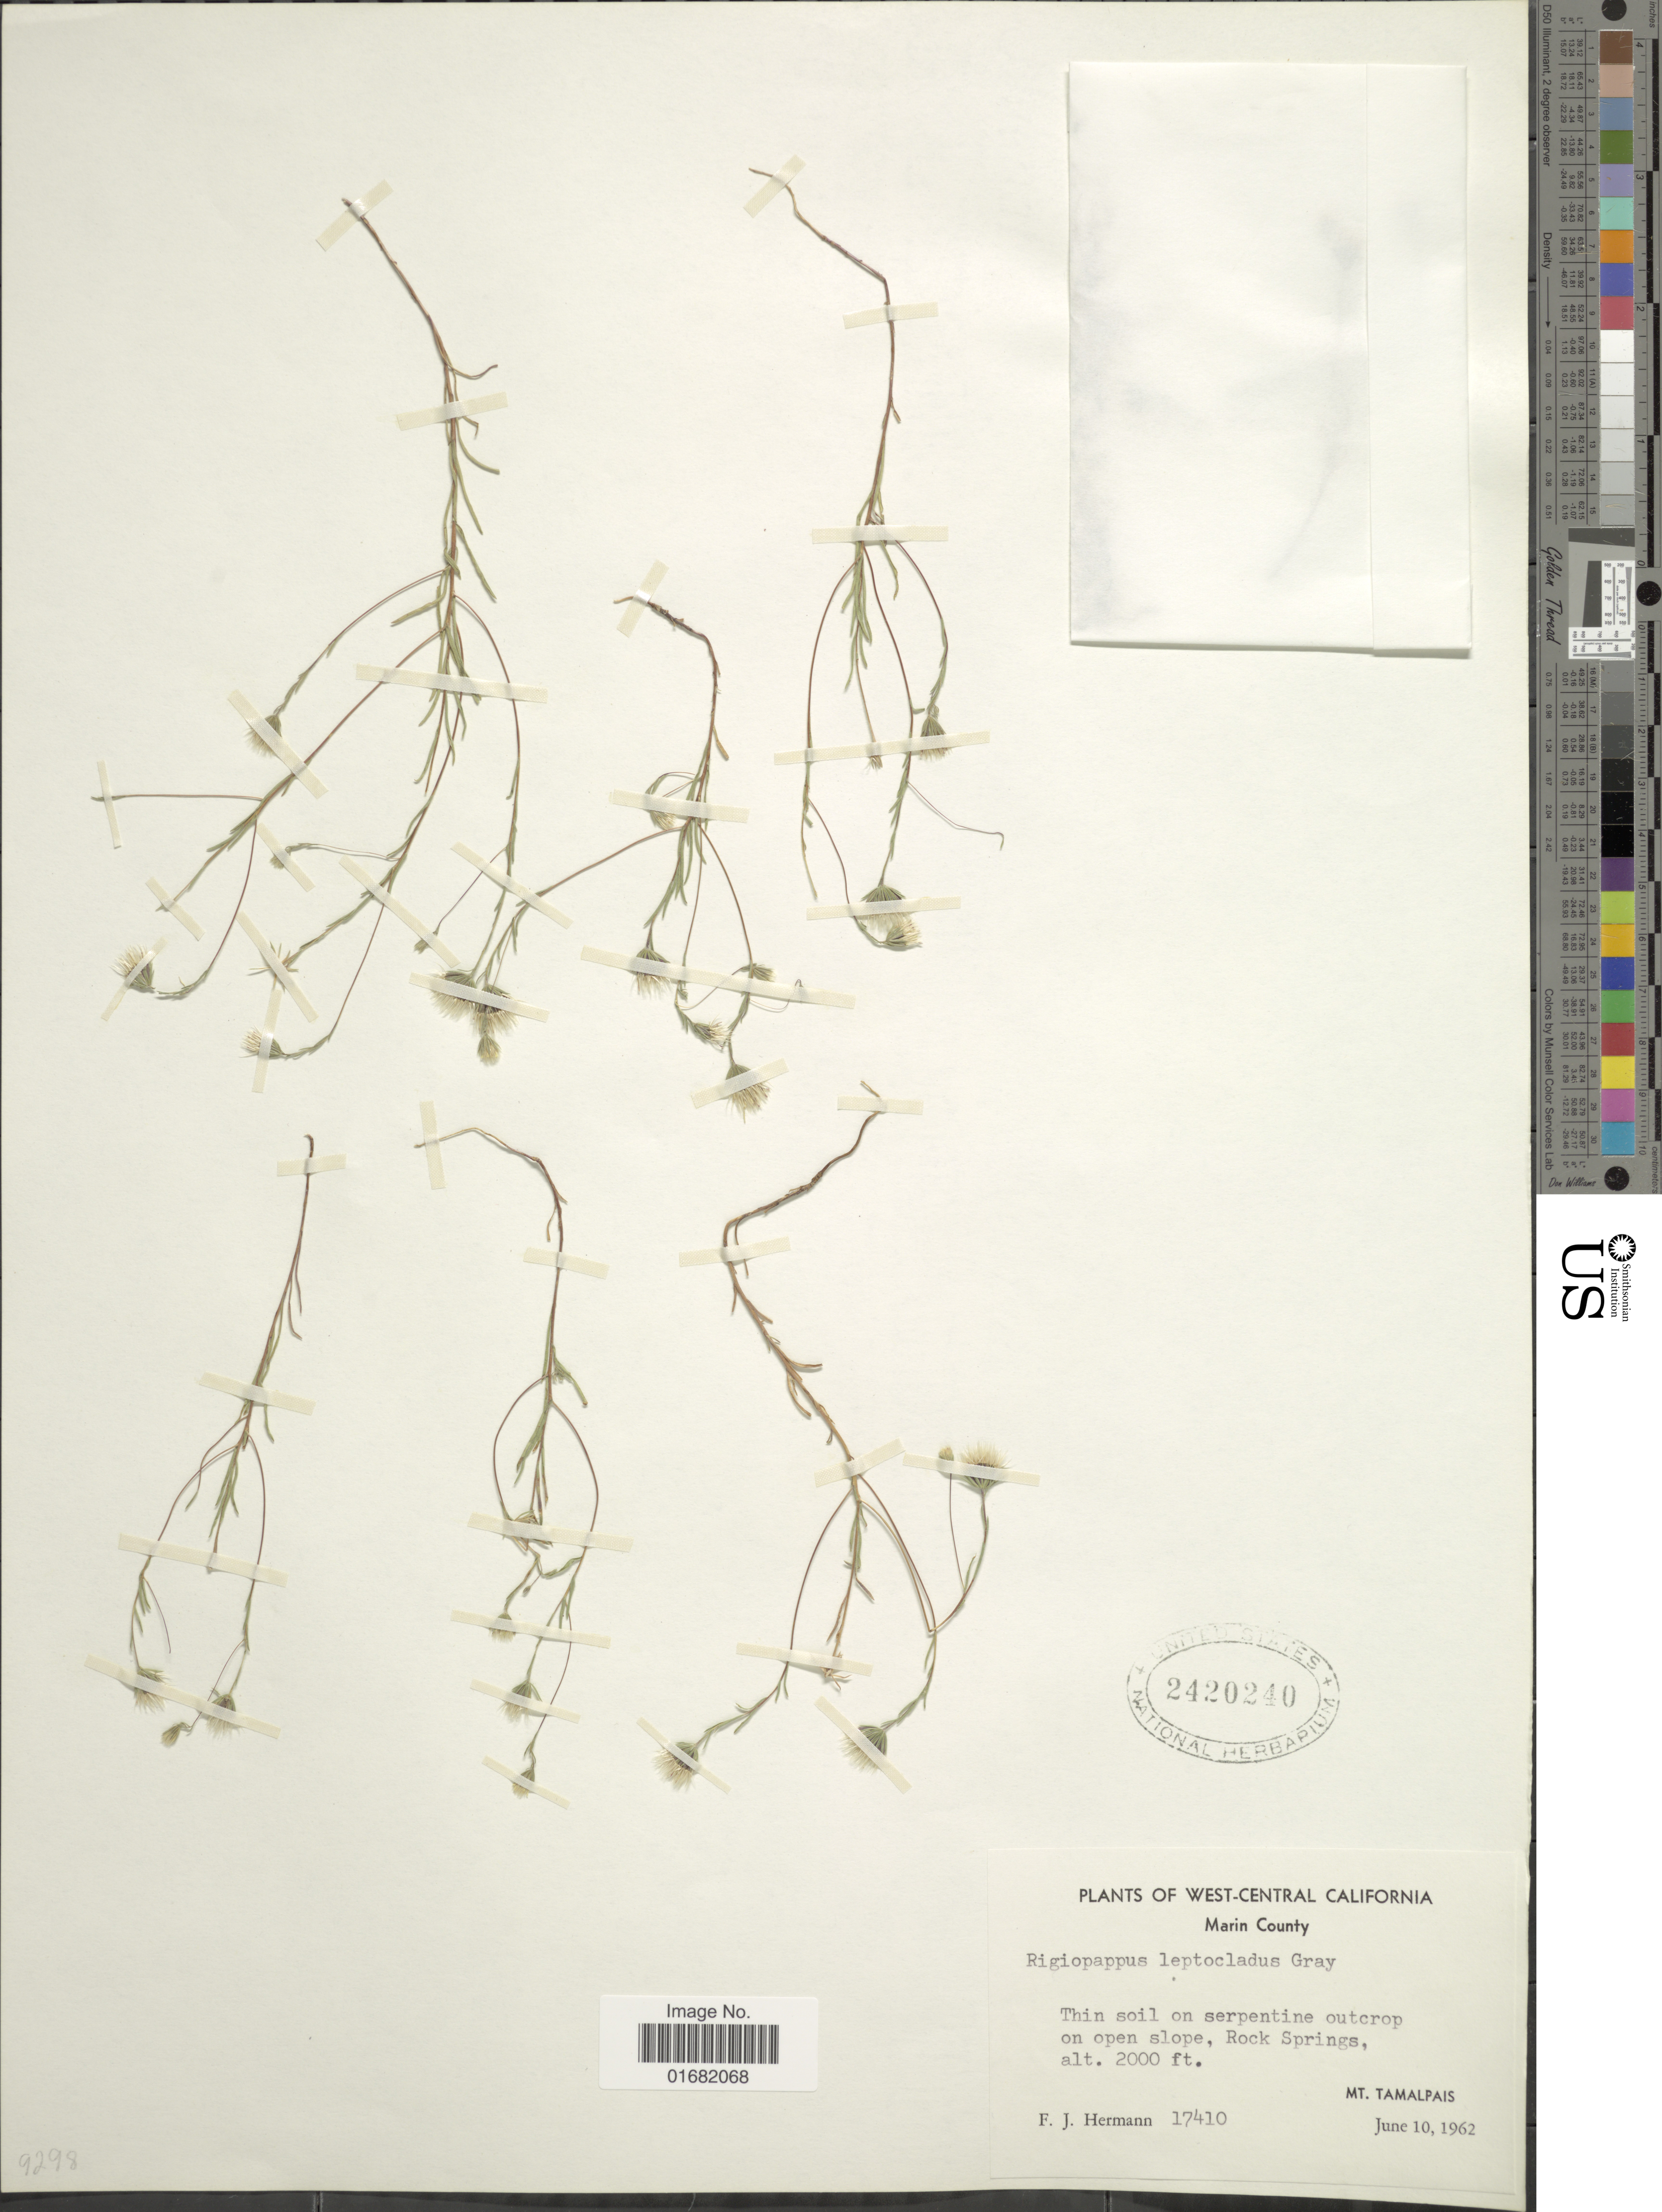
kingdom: Plantae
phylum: Tracheophyta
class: Magnoliopsida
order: Asterales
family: Asteraceae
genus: Rigiopappus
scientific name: Rigiopappus leptocladus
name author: A. Gray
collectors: F. J. Hermann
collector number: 17410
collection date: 1962-06-10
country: United States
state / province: California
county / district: Marin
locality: West-Central California. Marin County. Rocky Springs. Mt. Tamalpais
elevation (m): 610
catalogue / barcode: US 2420240